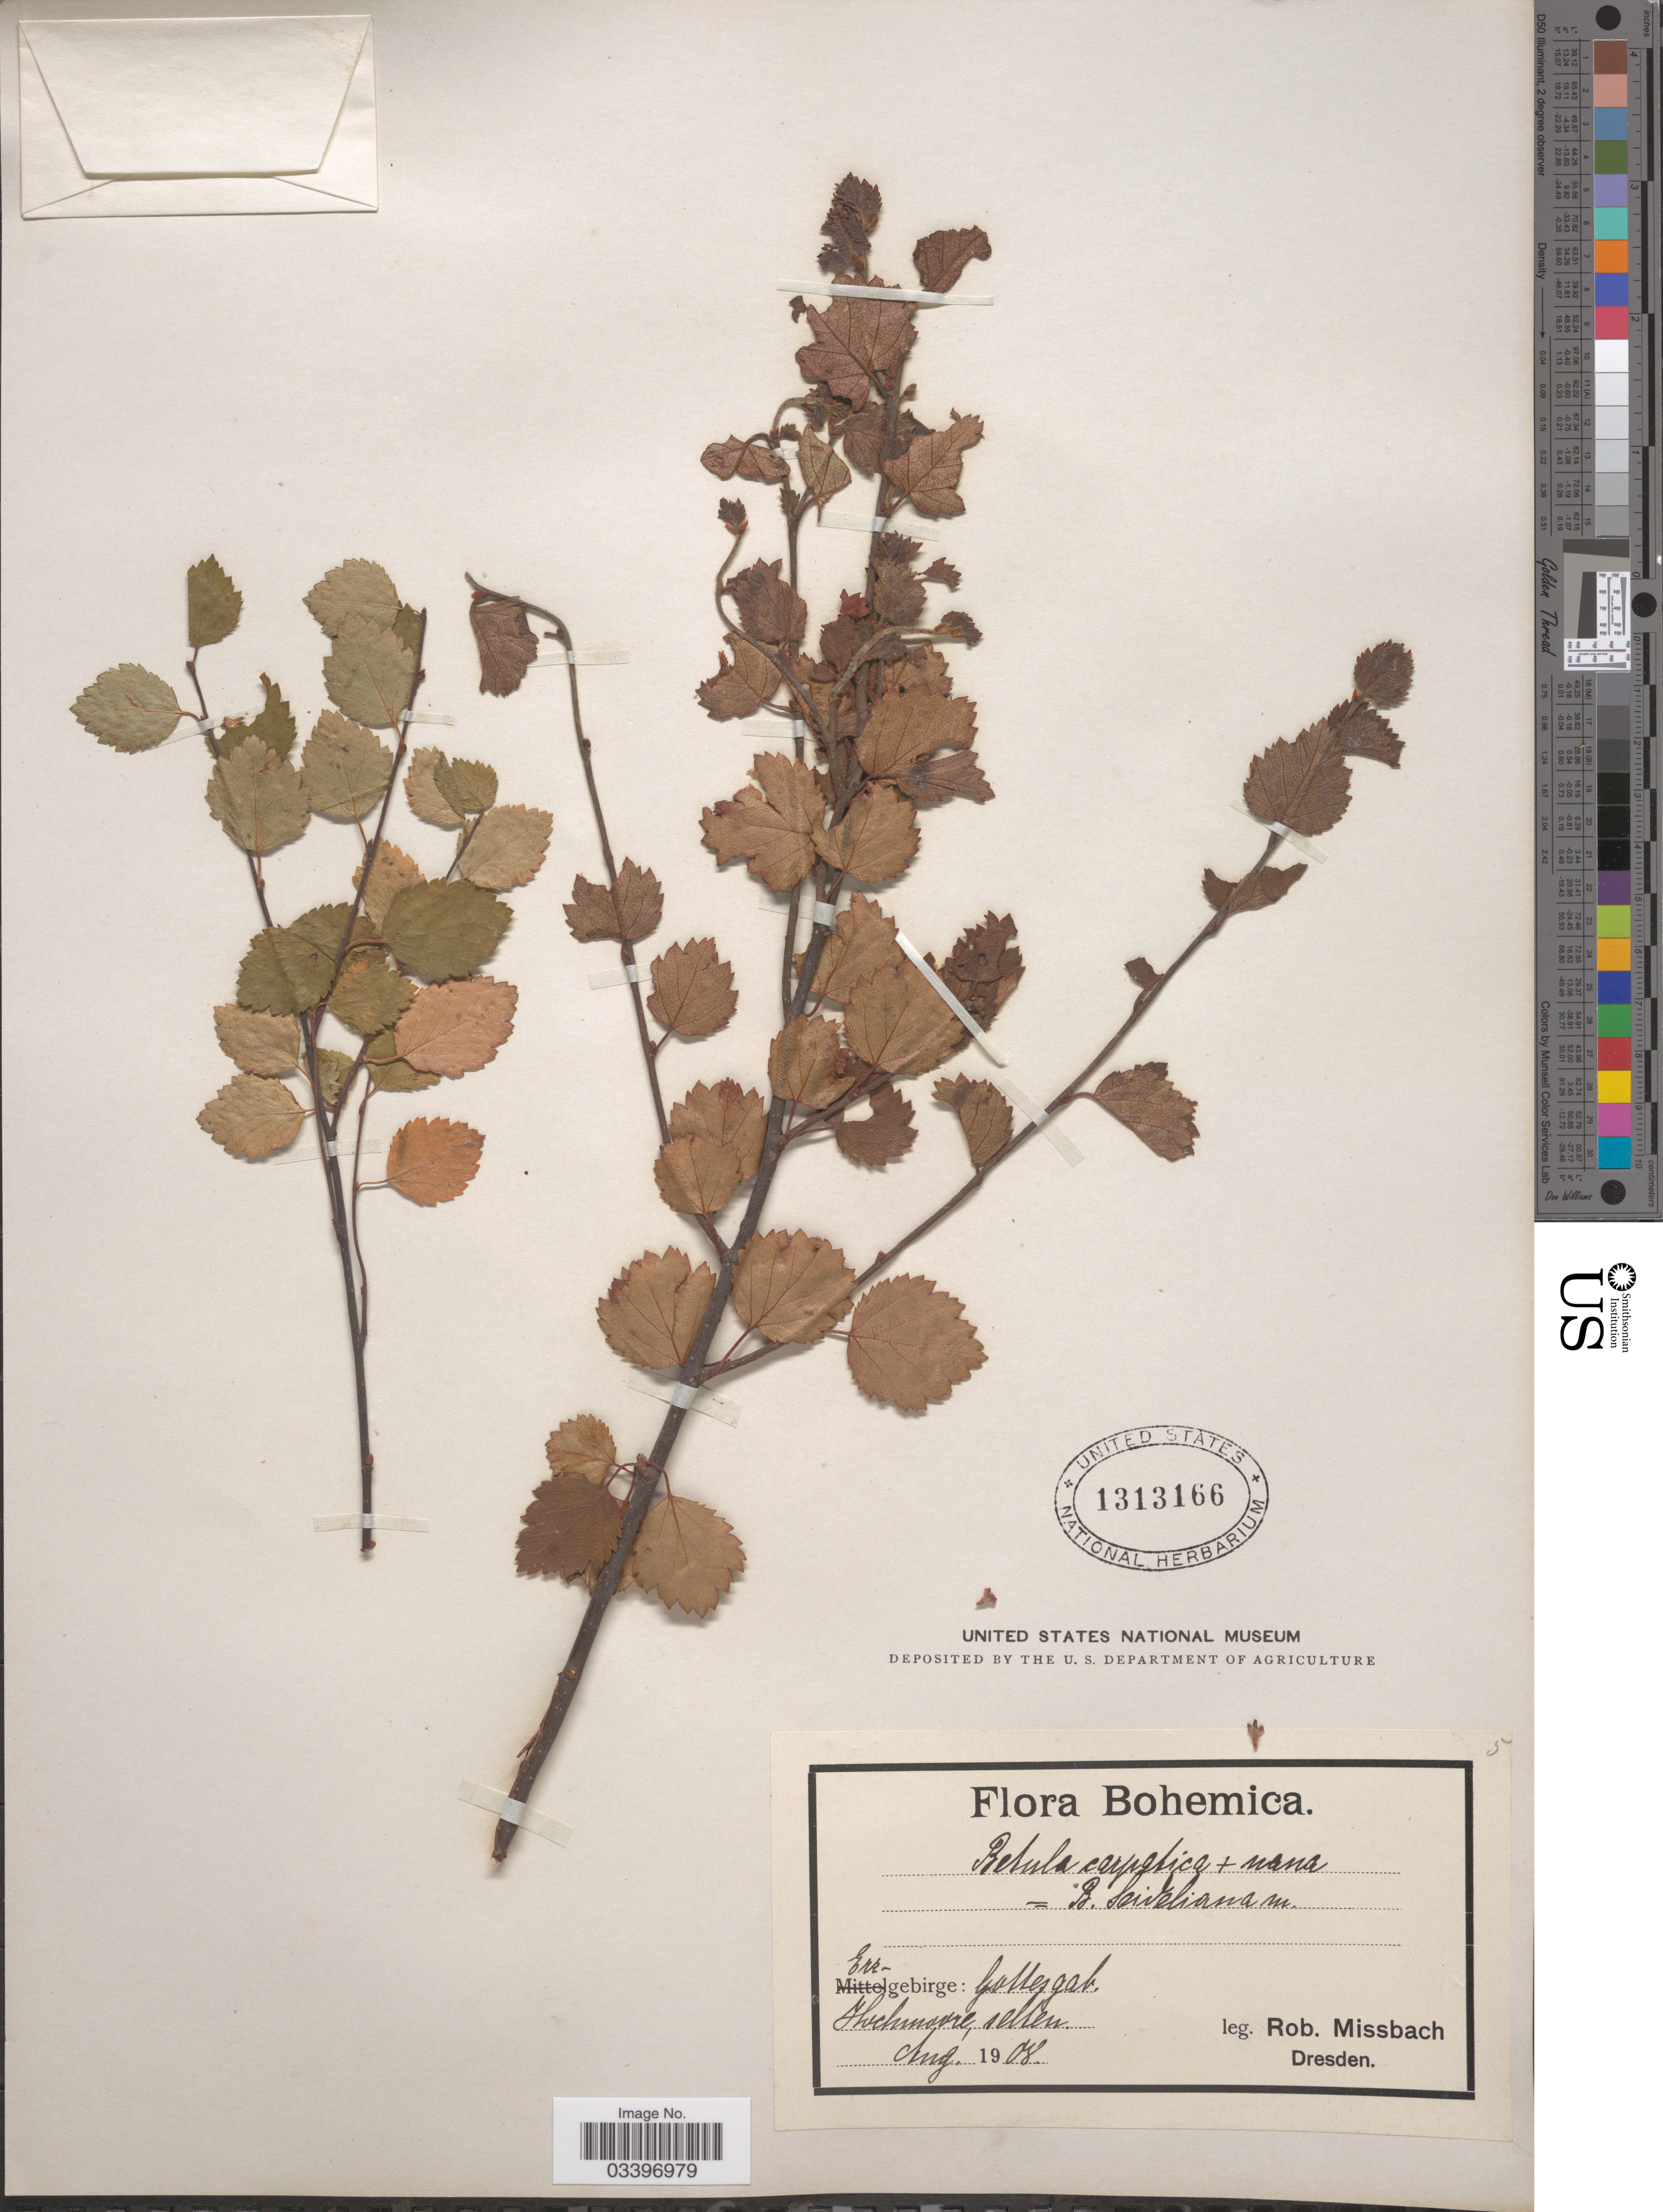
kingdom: Plantae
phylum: Tracheophyta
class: Magnoliopsida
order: Fagales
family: Betulaceae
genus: Betula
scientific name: Betula carpatica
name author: Waldst. & Kit. ex Willd.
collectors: R. Missbach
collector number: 5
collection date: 1908-08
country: Czechia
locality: Erzgebirge: Gottesgab.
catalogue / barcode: US 1313166